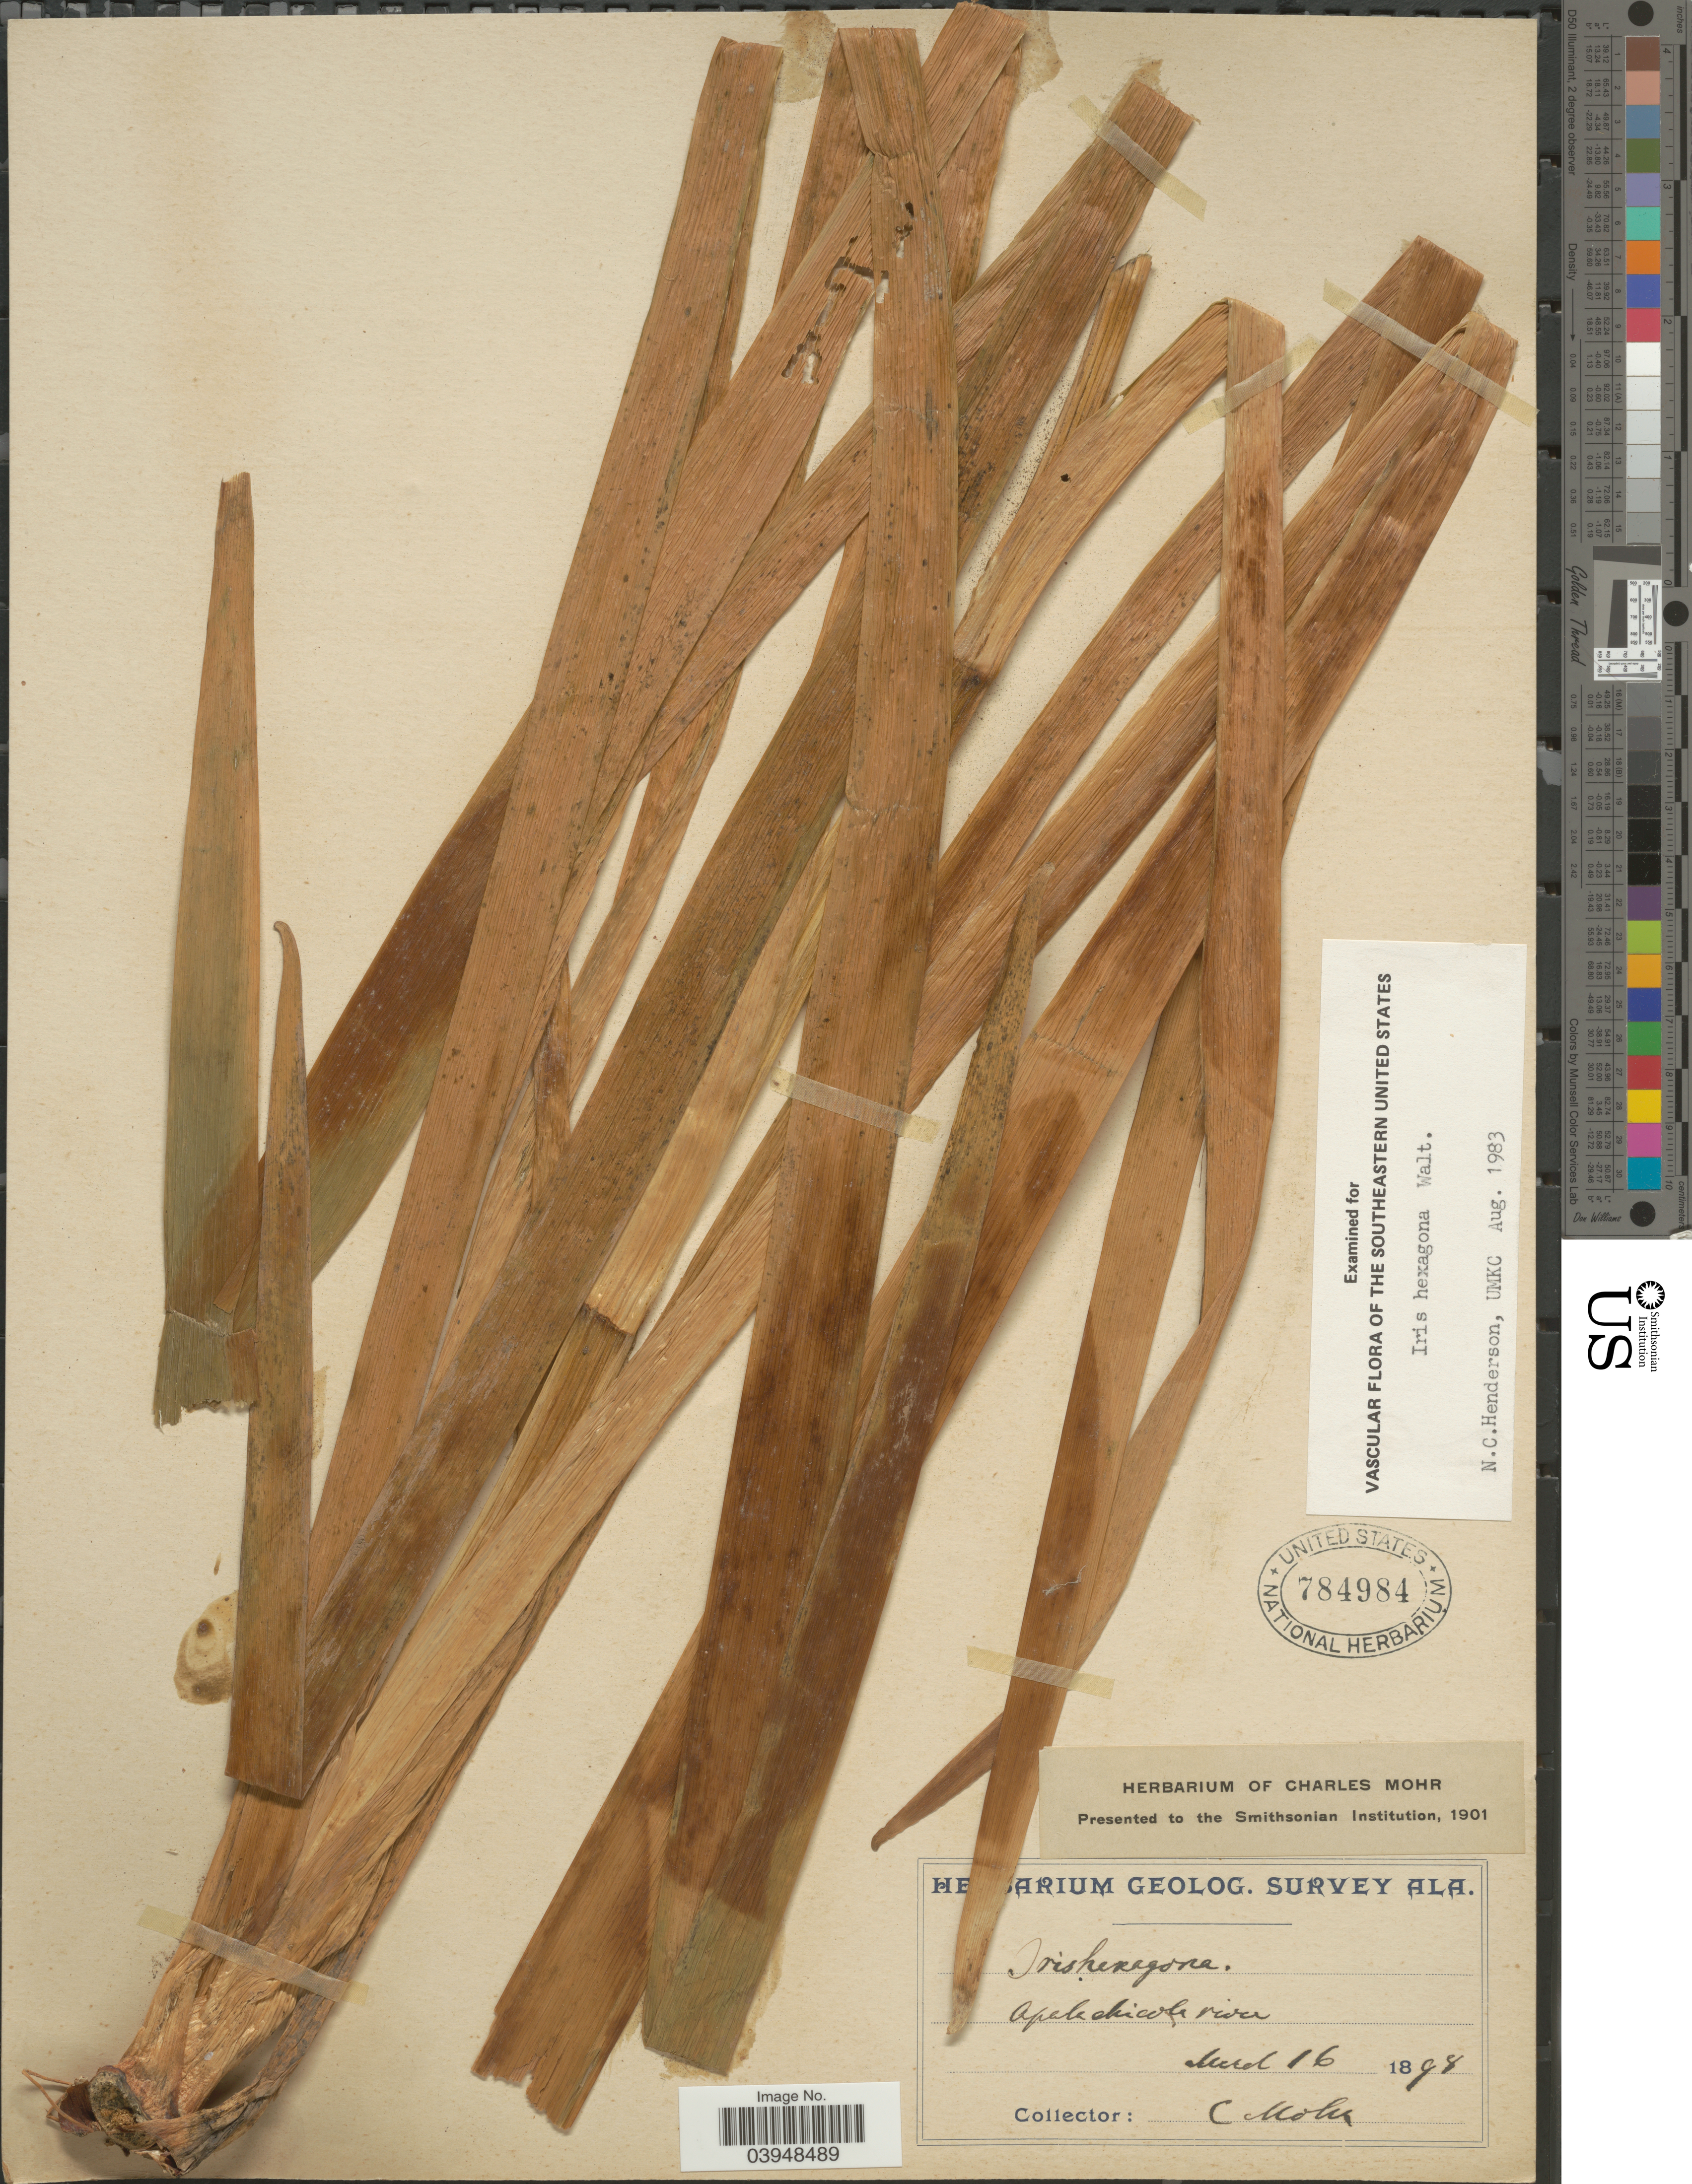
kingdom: Plantae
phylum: Tracheophyta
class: Liliopsida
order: Asparagales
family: Iridaceae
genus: Iris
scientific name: Iris hexagona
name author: Walter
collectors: C. T. Mohr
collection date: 1898-03-16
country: United States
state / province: Florida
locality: Apalachicola river.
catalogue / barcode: US 784984